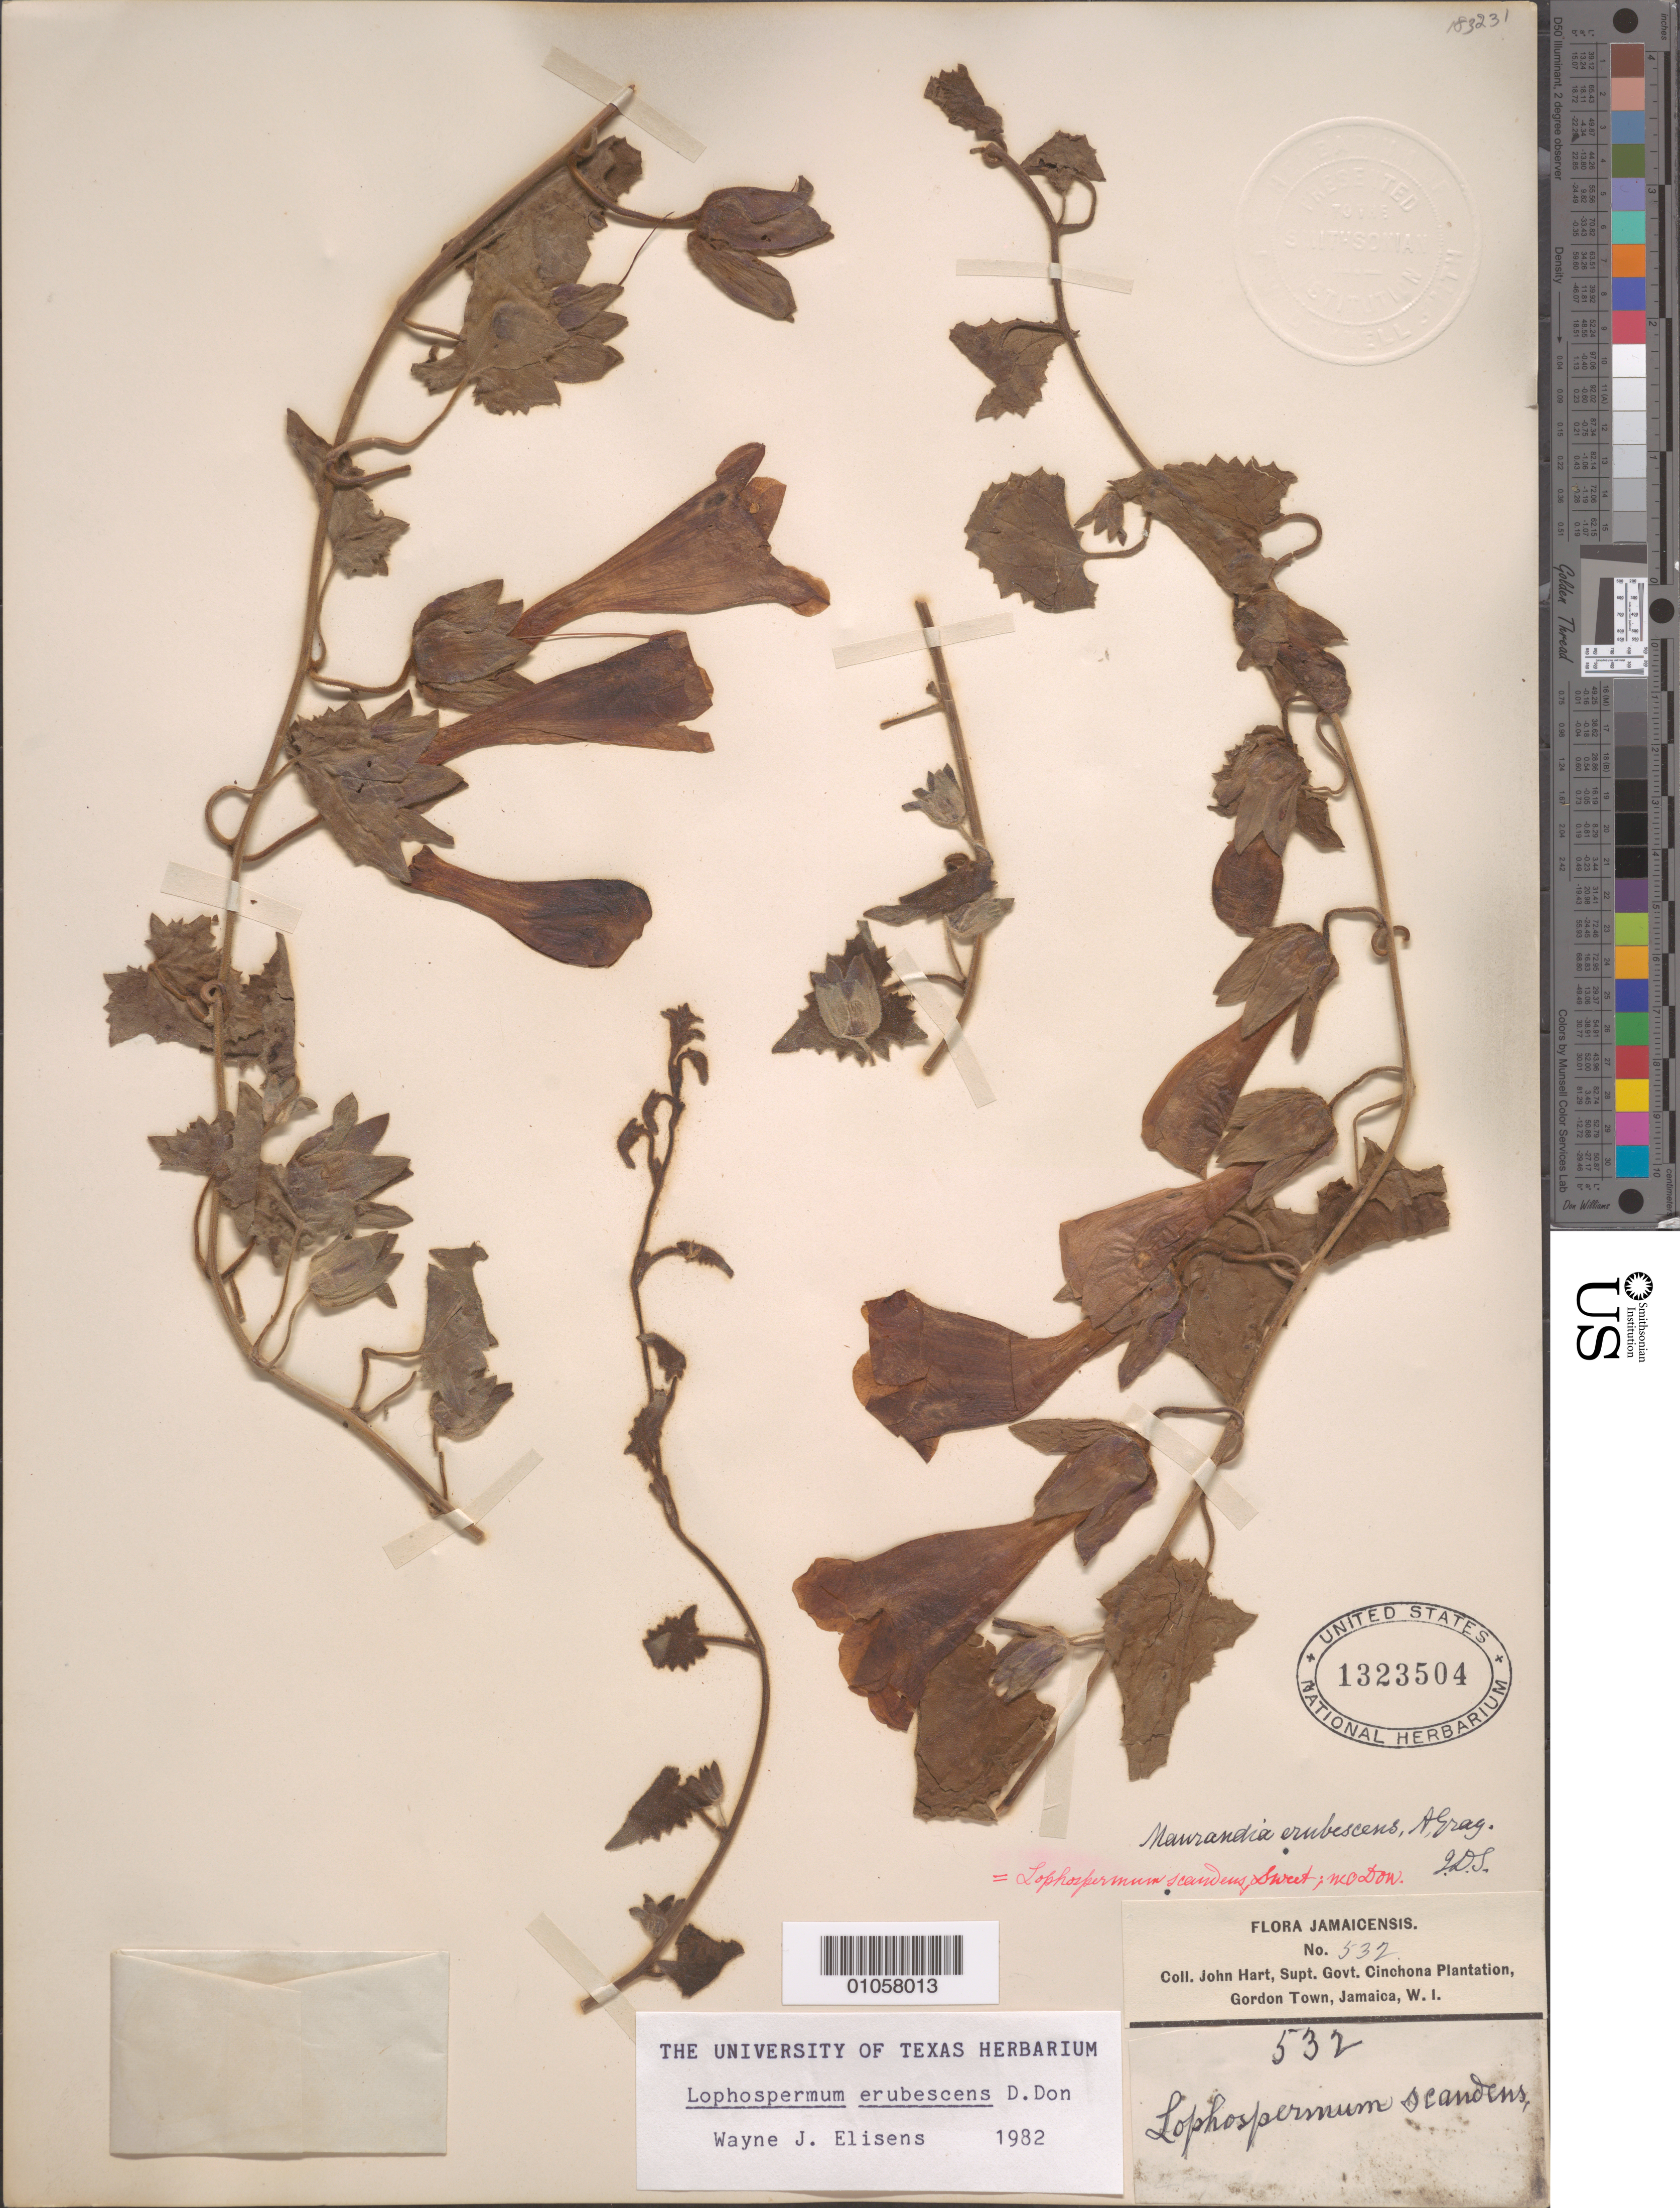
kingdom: Plantae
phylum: Tracheophyta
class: Magnoliopsida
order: Lamiales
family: Plantaginaceae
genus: Lophospermum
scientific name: Lophospermum erubescens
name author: D. Don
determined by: Elisens, W. J.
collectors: J. Hart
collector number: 532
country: Jamaica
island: Jamaica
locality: Gordon Town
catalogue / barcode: US 1323504